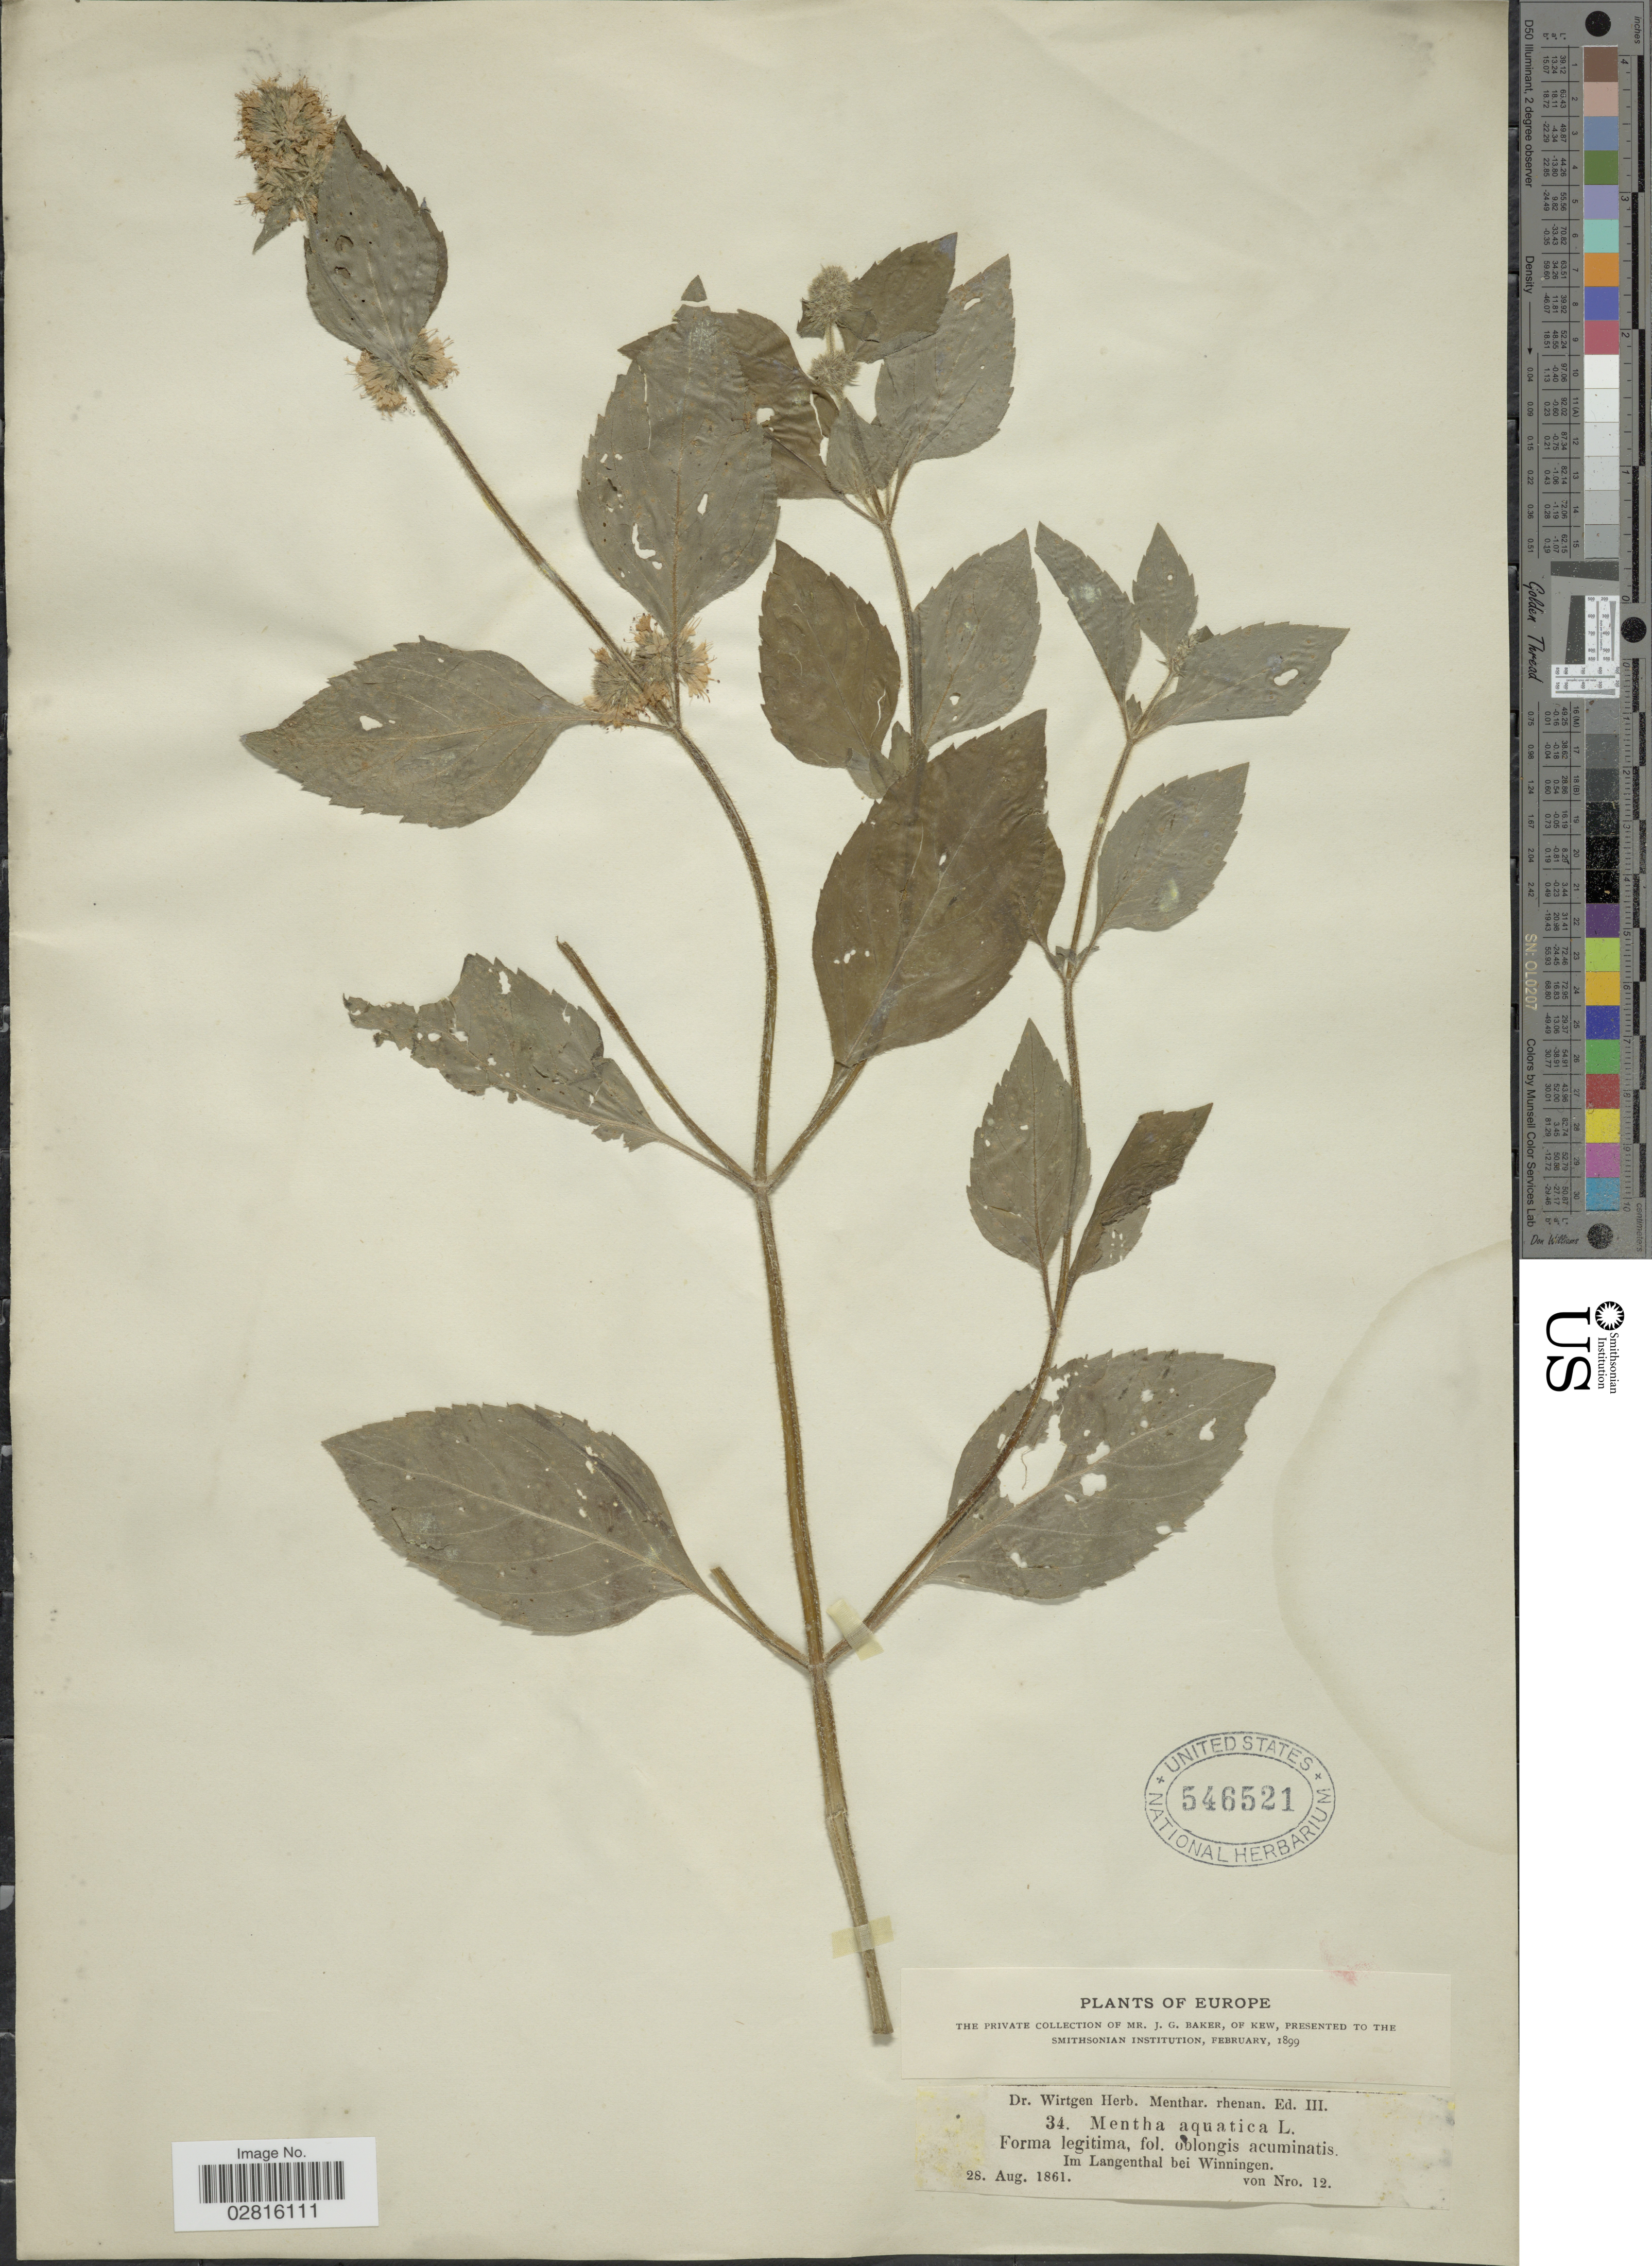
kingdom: Plantae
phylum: Tracheophyta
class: Magnoliopsida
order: Lamiales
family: Lamiaceae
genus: Mentha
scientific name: Mentha aquatica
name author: L.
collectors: Wirtgen, --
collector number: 34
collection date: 1861-08-28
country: Germany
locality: Im Langenthal bei Winningen. Europe.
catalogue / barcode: US 546521